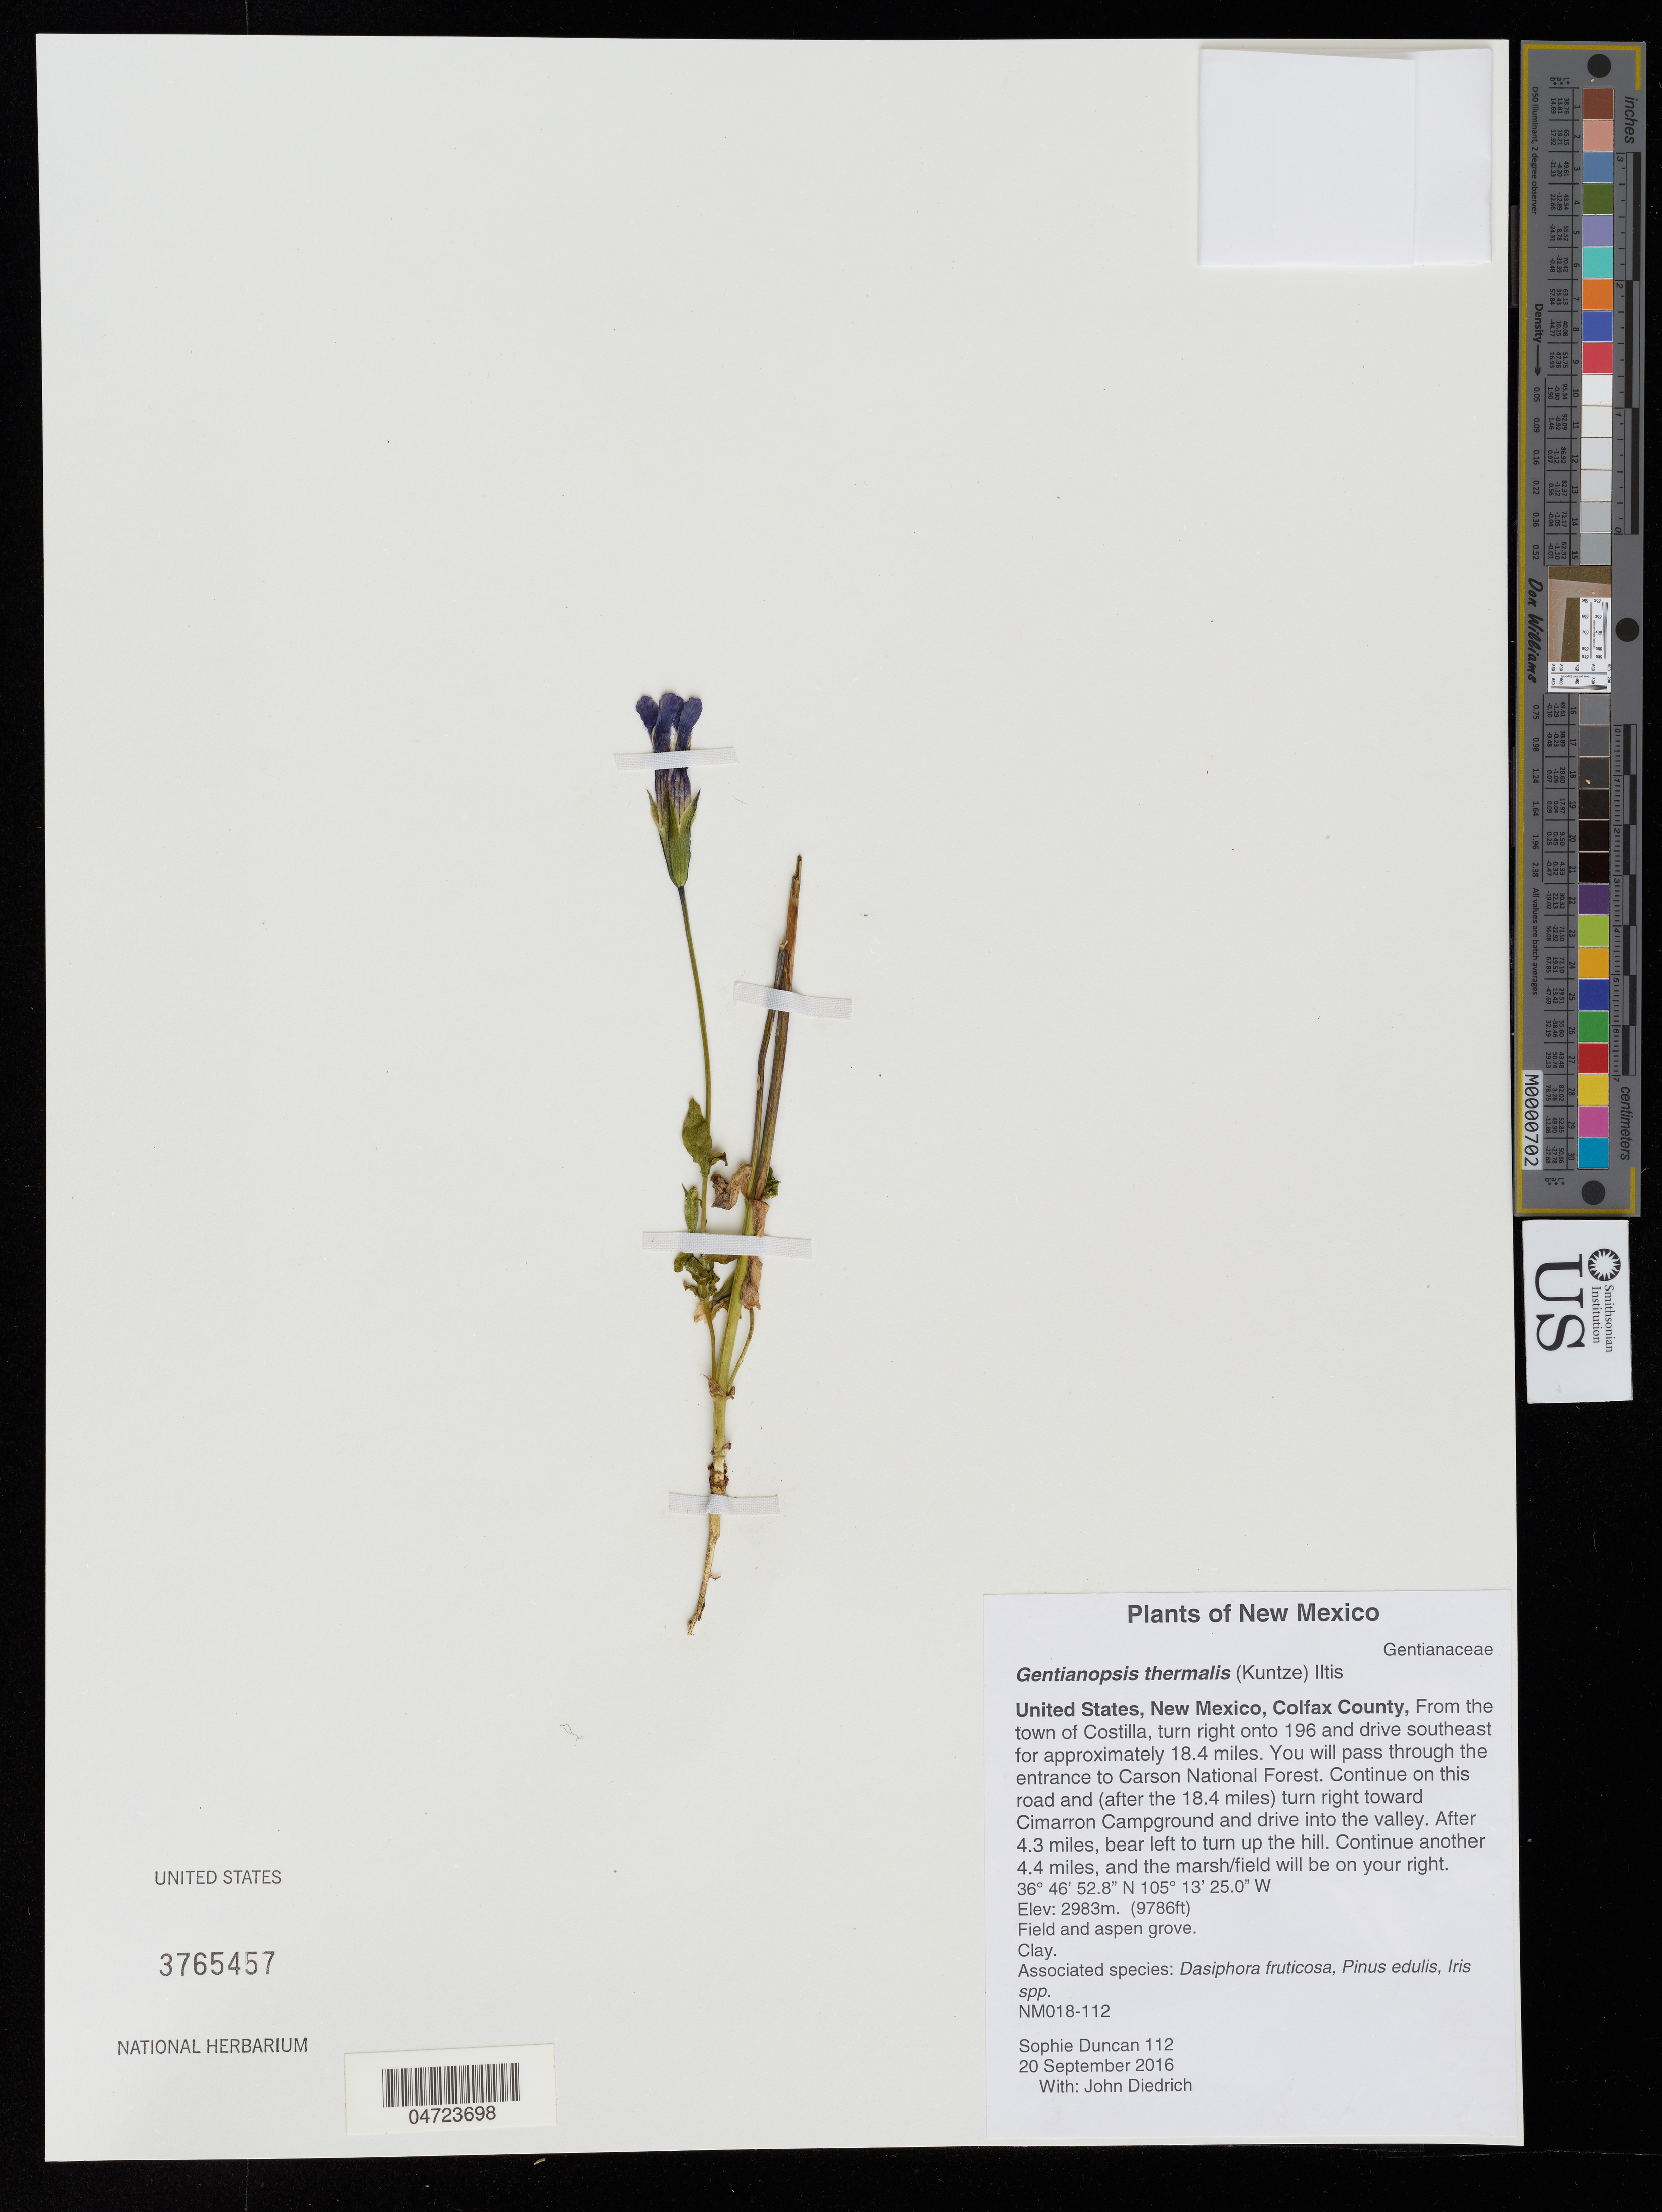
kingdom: Plantae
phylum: Tracheophyta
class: Magnoliopsida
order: Gentianales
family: Gentianaceae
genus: Gentianopsis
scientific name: Gentianopsis thermalis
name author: (Kuntze) Iltis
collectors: S. Duncan & J. Diedrich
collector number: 112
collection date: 2016-09-20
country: United States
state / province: New Mexico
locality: Colfax County, From the town of Costilla, turn right onto 196 and drive southeast for approximately 18.4 miles. You will pass through the entrance to Carson National Forest. Continue on this road and (after the 18.4 miles) turn right toward Cimarron Campground and drive into the valley. After 4.3 miles, bear left to turn up the hill. Continue another 4.4 miles, and the marsh/field will be on your right.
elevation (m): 2983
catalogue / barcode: US 3765457